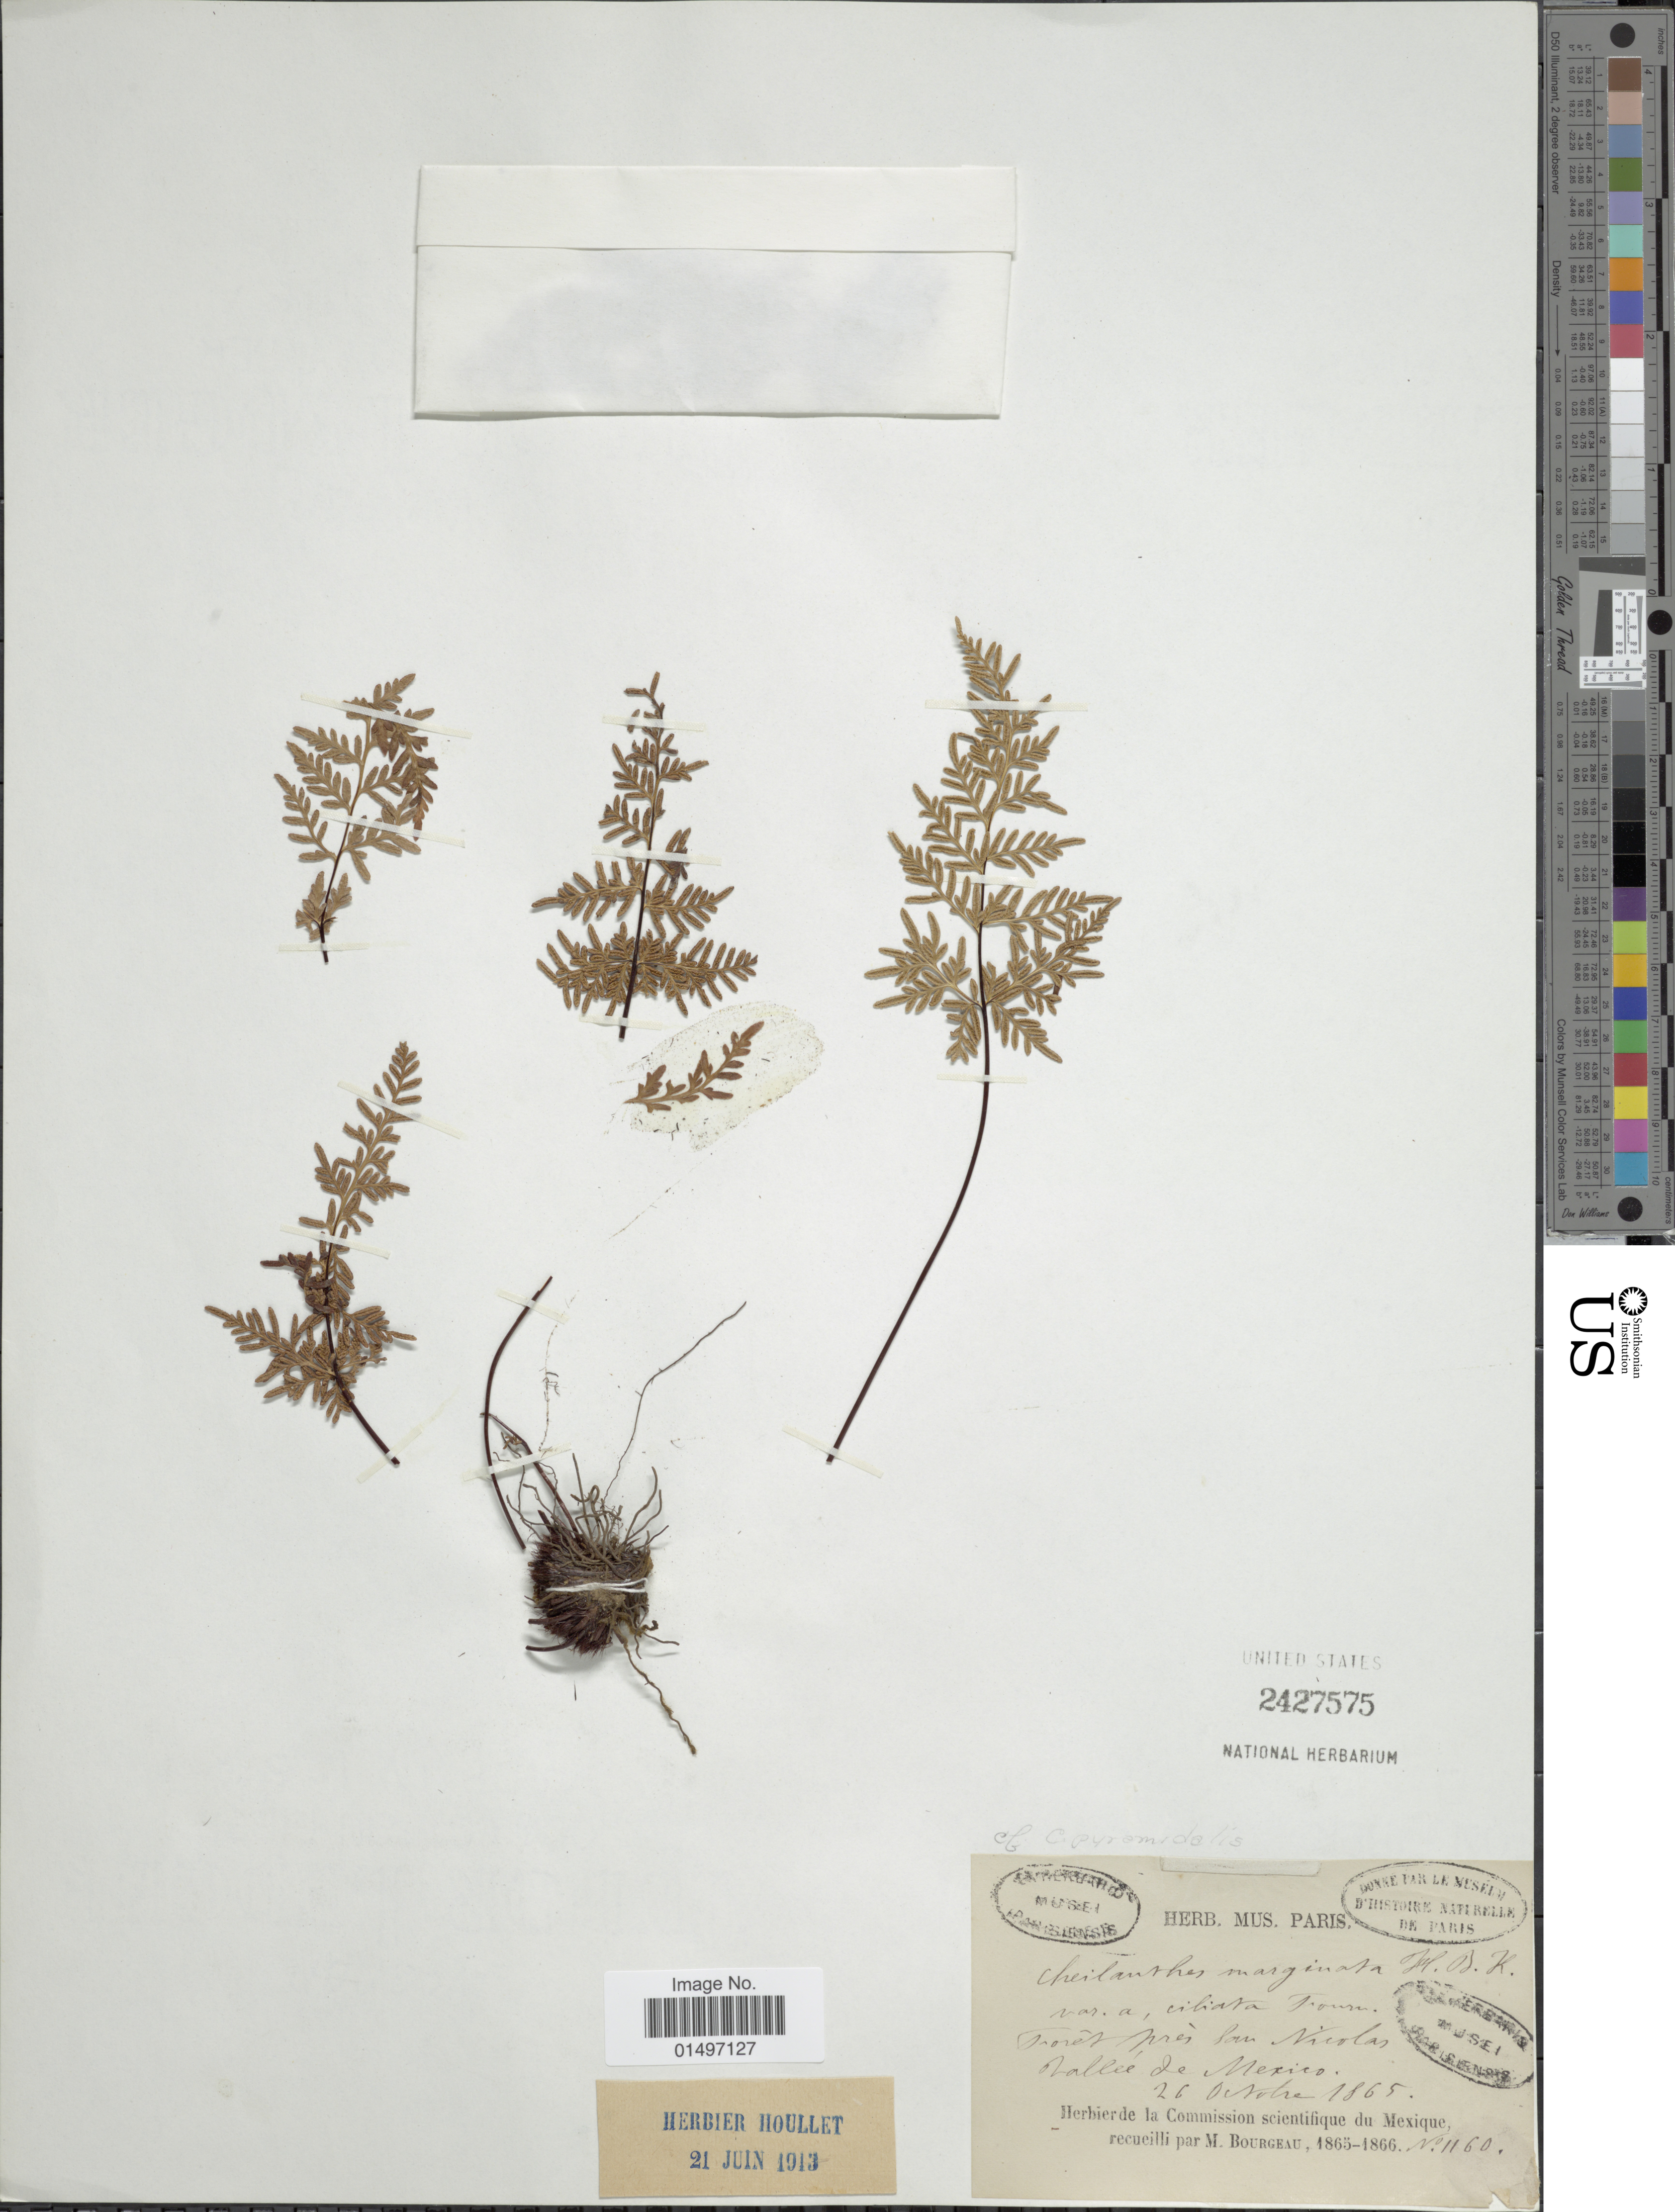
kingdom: Plantae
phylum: Tracheophyta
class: Polypodiopsida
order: Polypodiales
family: Pteridaceae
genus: Gaga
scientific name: Gaga hirsuta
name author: (Link) Fay W. Li & Windham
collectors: M. Bourgeau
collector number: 1160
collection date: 1865-10-26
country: Mexico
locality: Forêt près San Nicolas, Vallée de Mexico [forest near San Nicolas, Valley of Mexico]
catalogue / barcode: US 2427575